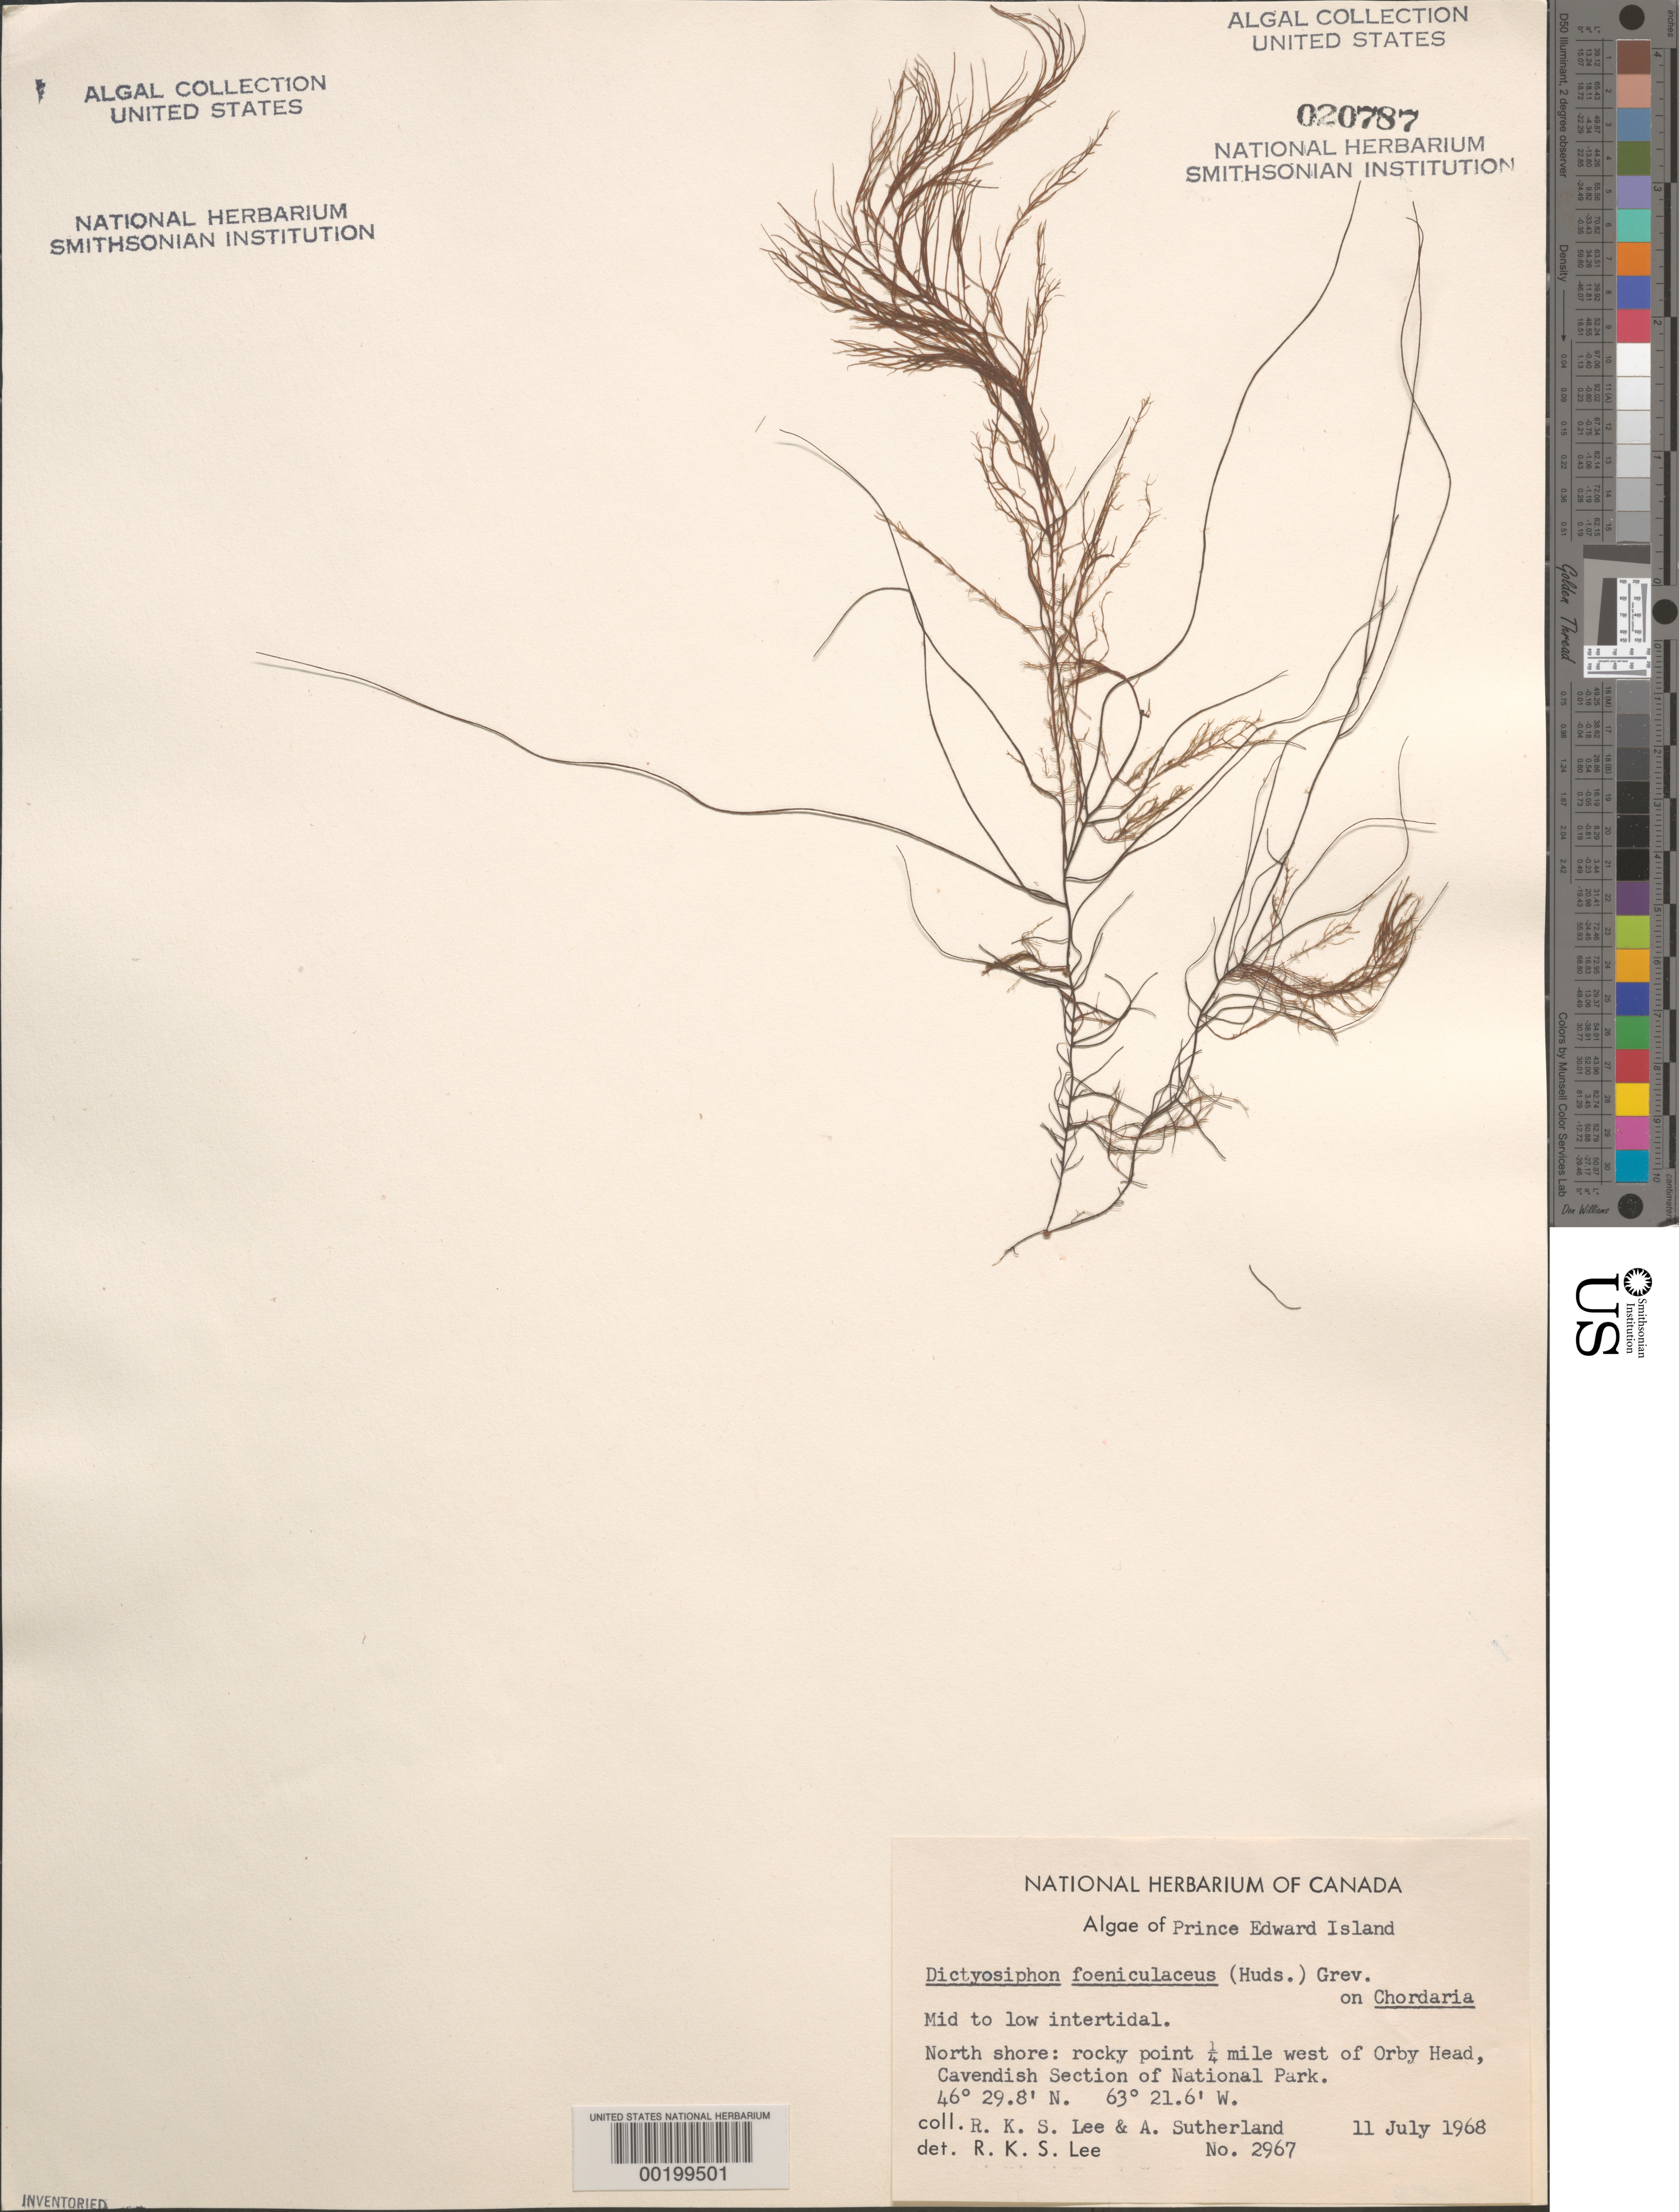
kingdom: Chromista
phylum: Ochrophyta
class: Phaeophyceae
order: Dictyosiphonales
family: Dictyosiphonaceae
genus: Dictyosiphon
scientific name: Dictyosiphon foeniculaceus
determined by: Lee, R. K. S.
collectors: R. Lee & A. Sutherland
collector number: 2967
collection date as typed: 11 Jul 1968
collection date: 1968-07-11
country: Canada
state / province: Prince Edward Island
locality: Cavendish section of national park, 0.25 mile west of orby head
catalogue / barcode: US 20787